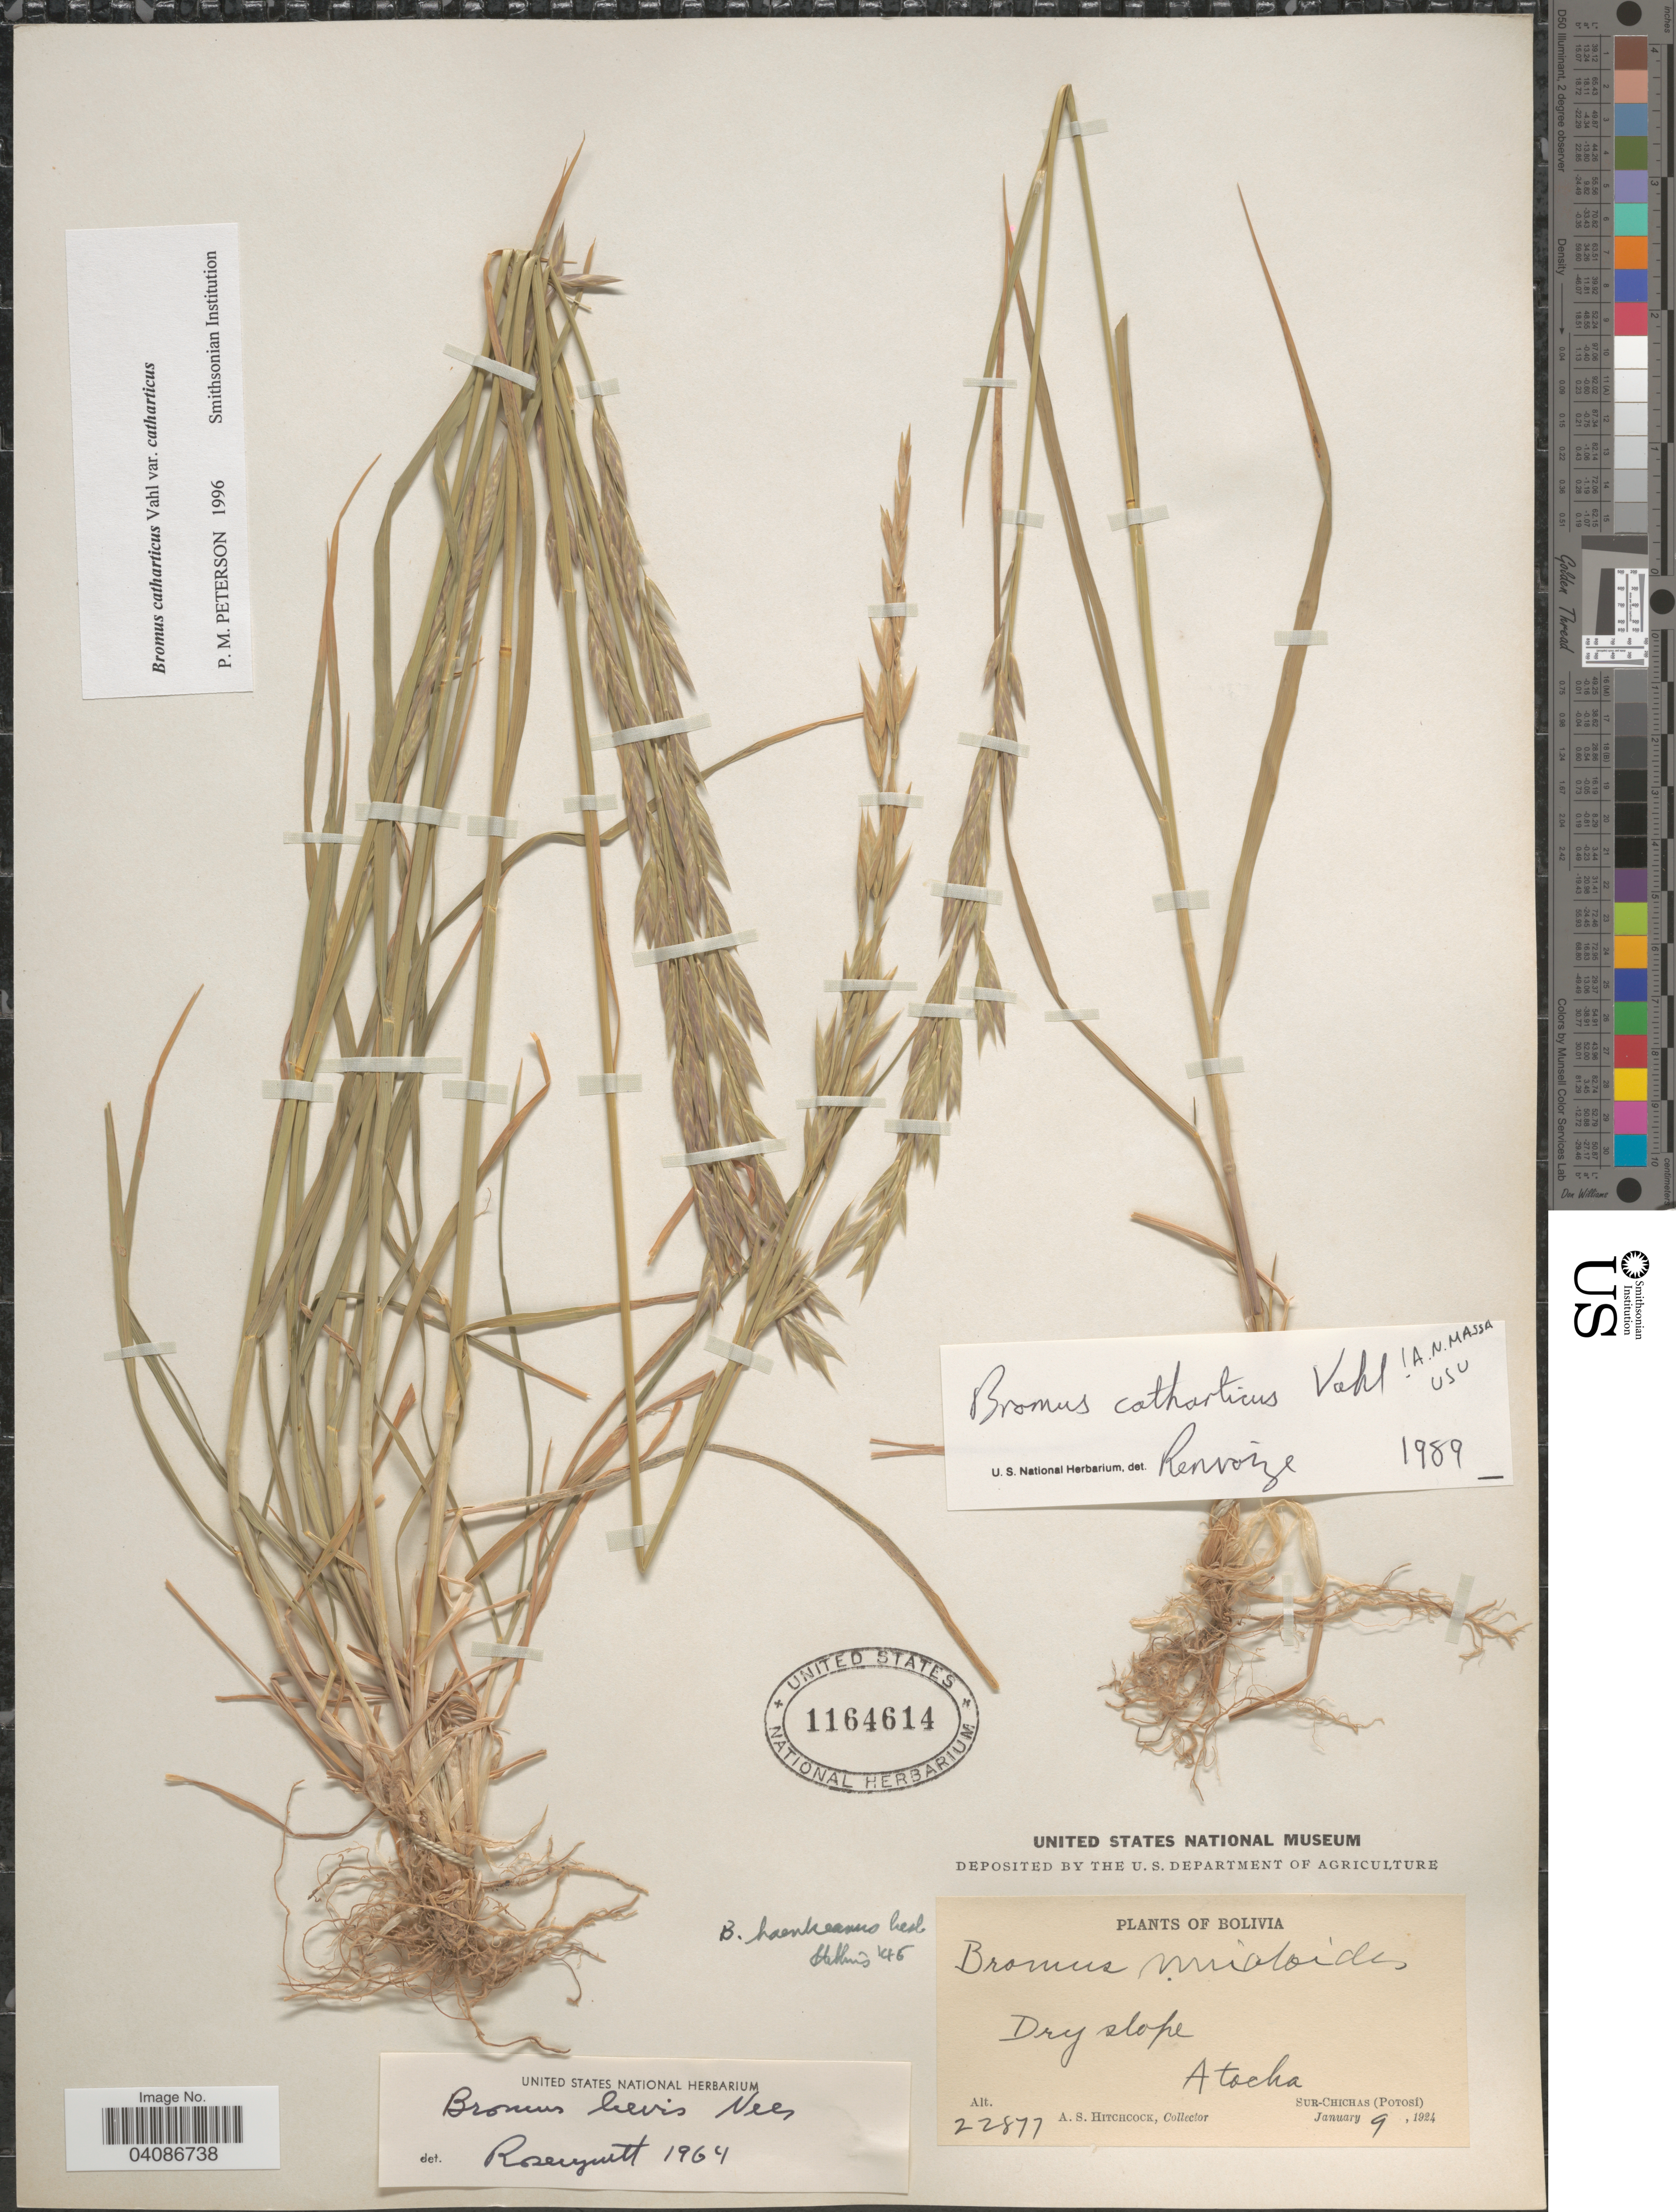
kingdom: Plantae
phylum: Tracheophyta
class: Liliopsida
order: Poales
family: Poaceae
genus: Bromus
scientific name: Bromus catharticus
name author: Vahl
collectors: A. S. Hitchcock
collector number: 22877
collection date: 1924-01-09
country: Bolivia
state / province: Potosi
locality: Atocha. Sur-Chichas.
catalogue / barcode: US 1164614